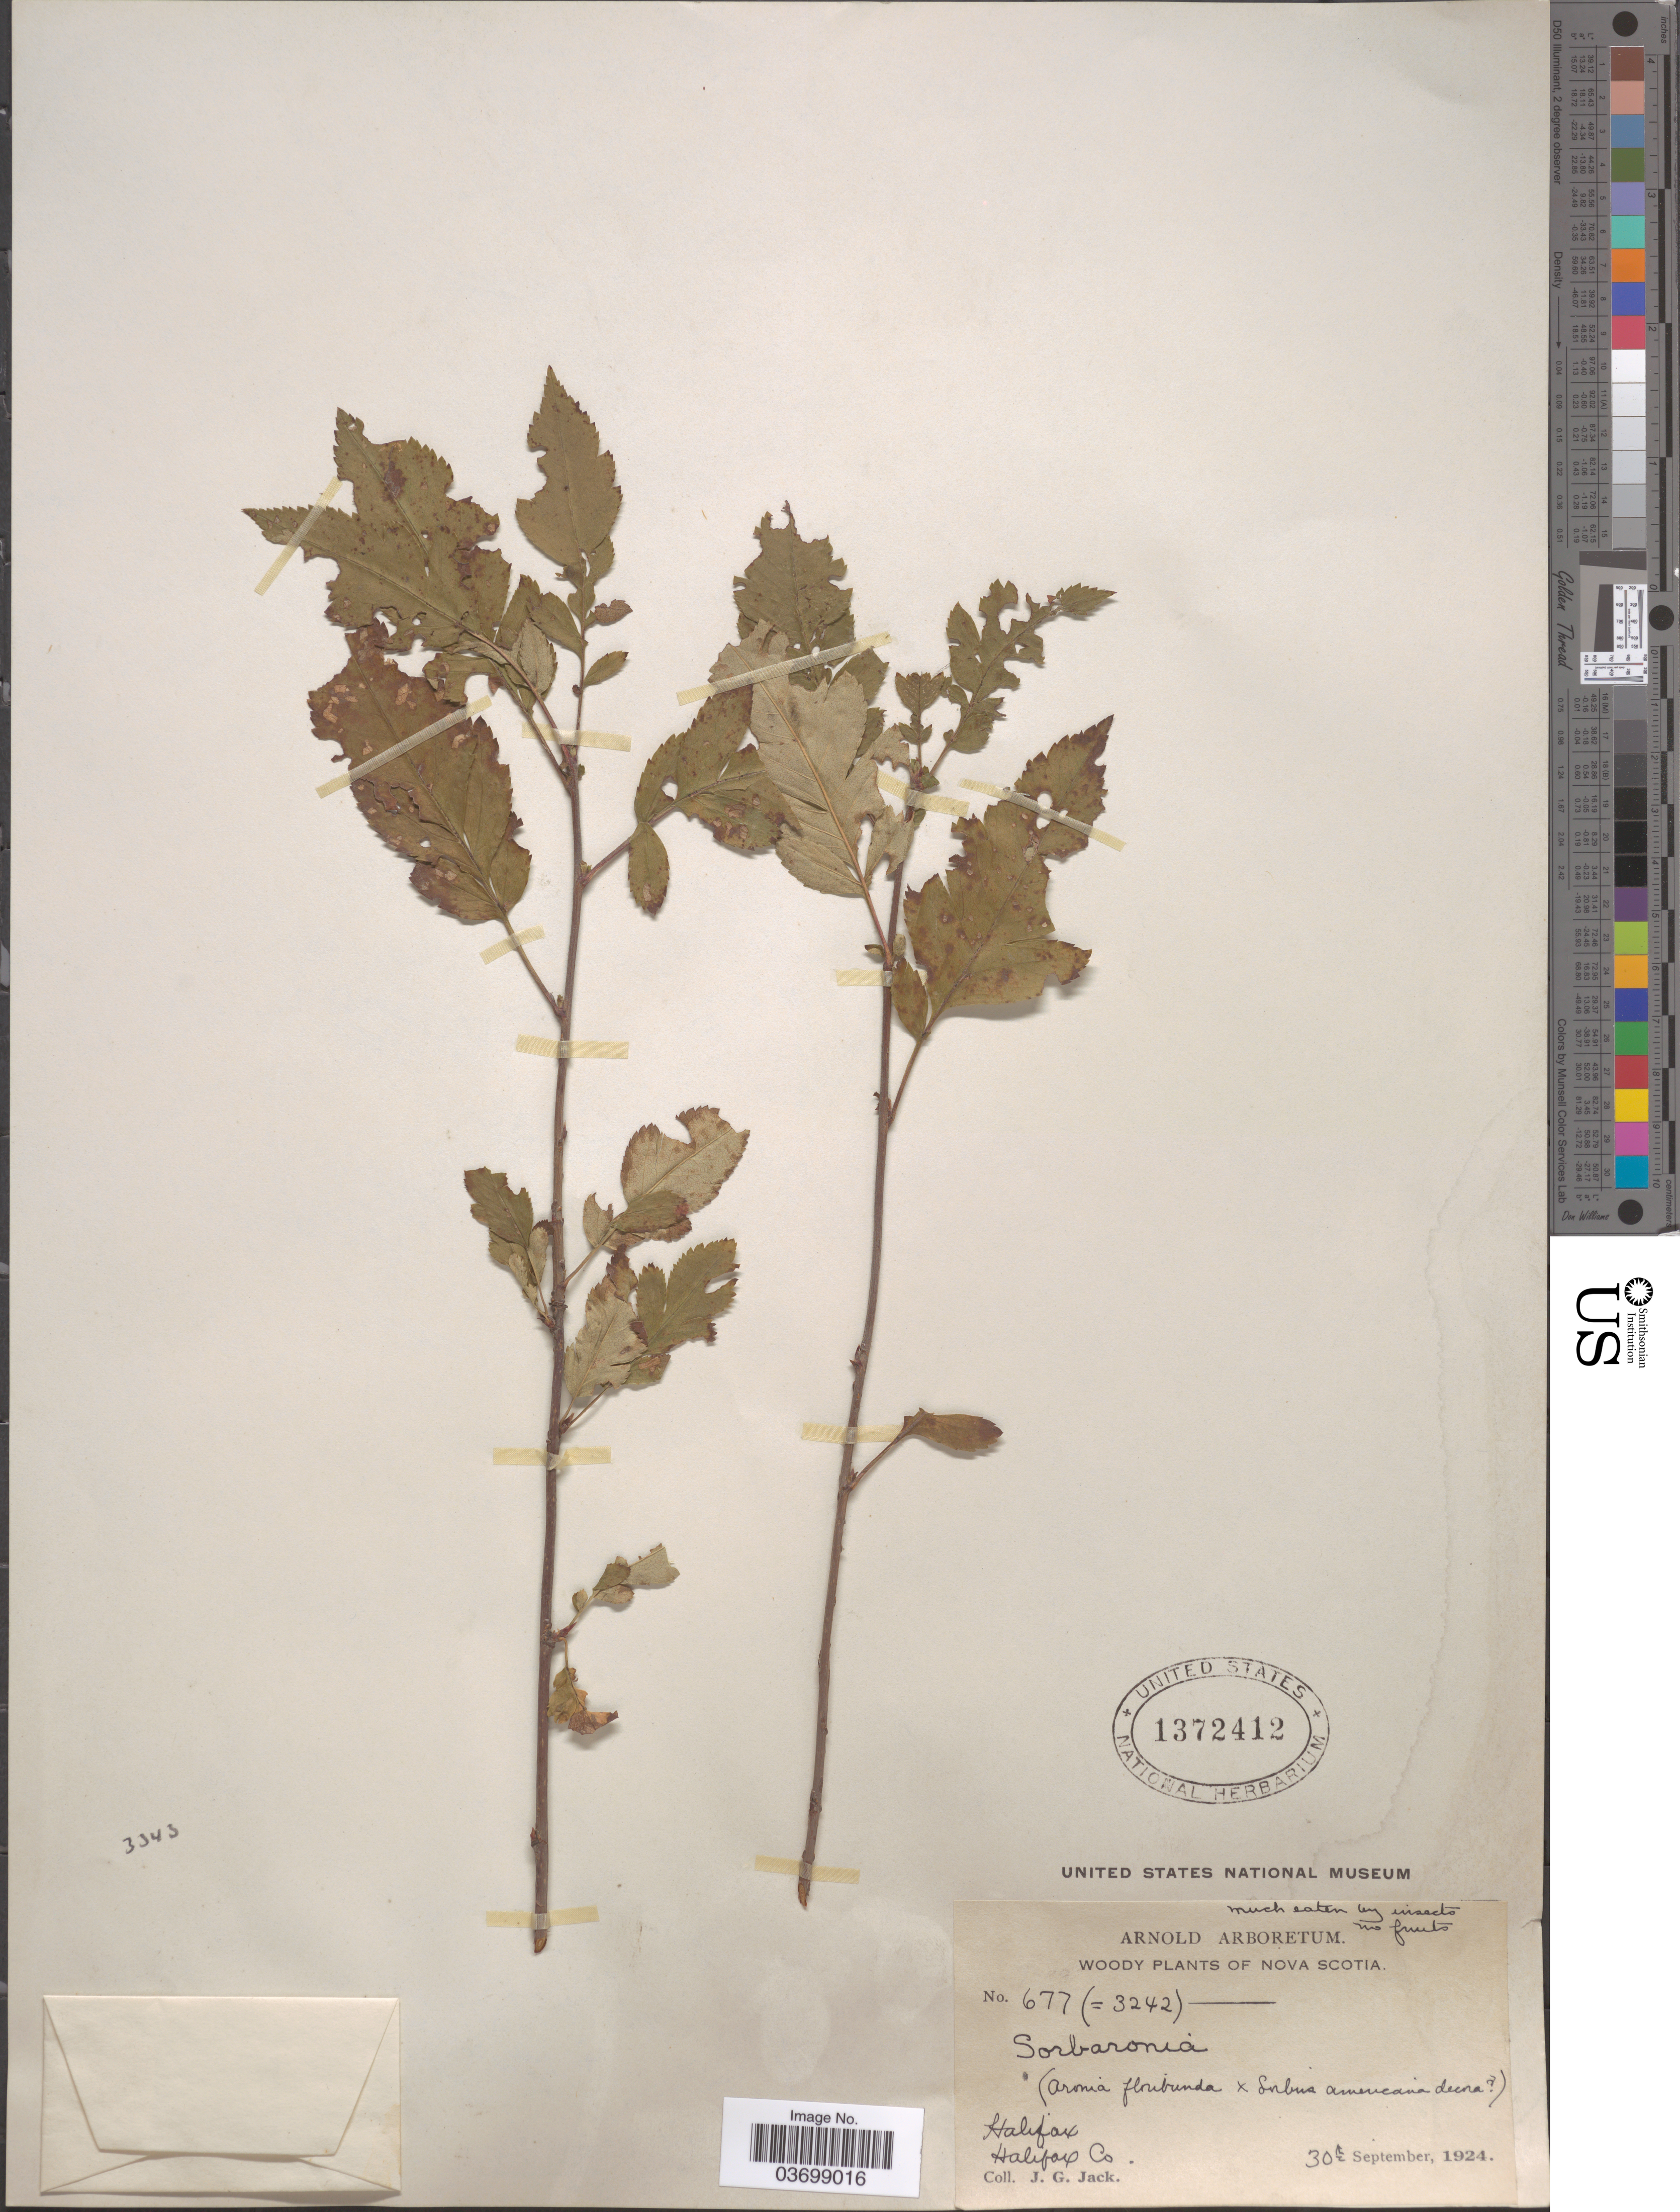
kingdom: Plantae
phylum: Tracheophyta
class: Magnoliopsida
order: Rosales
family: Rosaceae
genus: Aronia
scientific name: Aronia sp.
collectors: J. G. Jack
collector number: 677(=3242)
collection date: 1924-09-30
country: Canada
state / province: Nova Scotia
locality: Halifax. Halifax Co.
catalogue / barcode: US 1372412